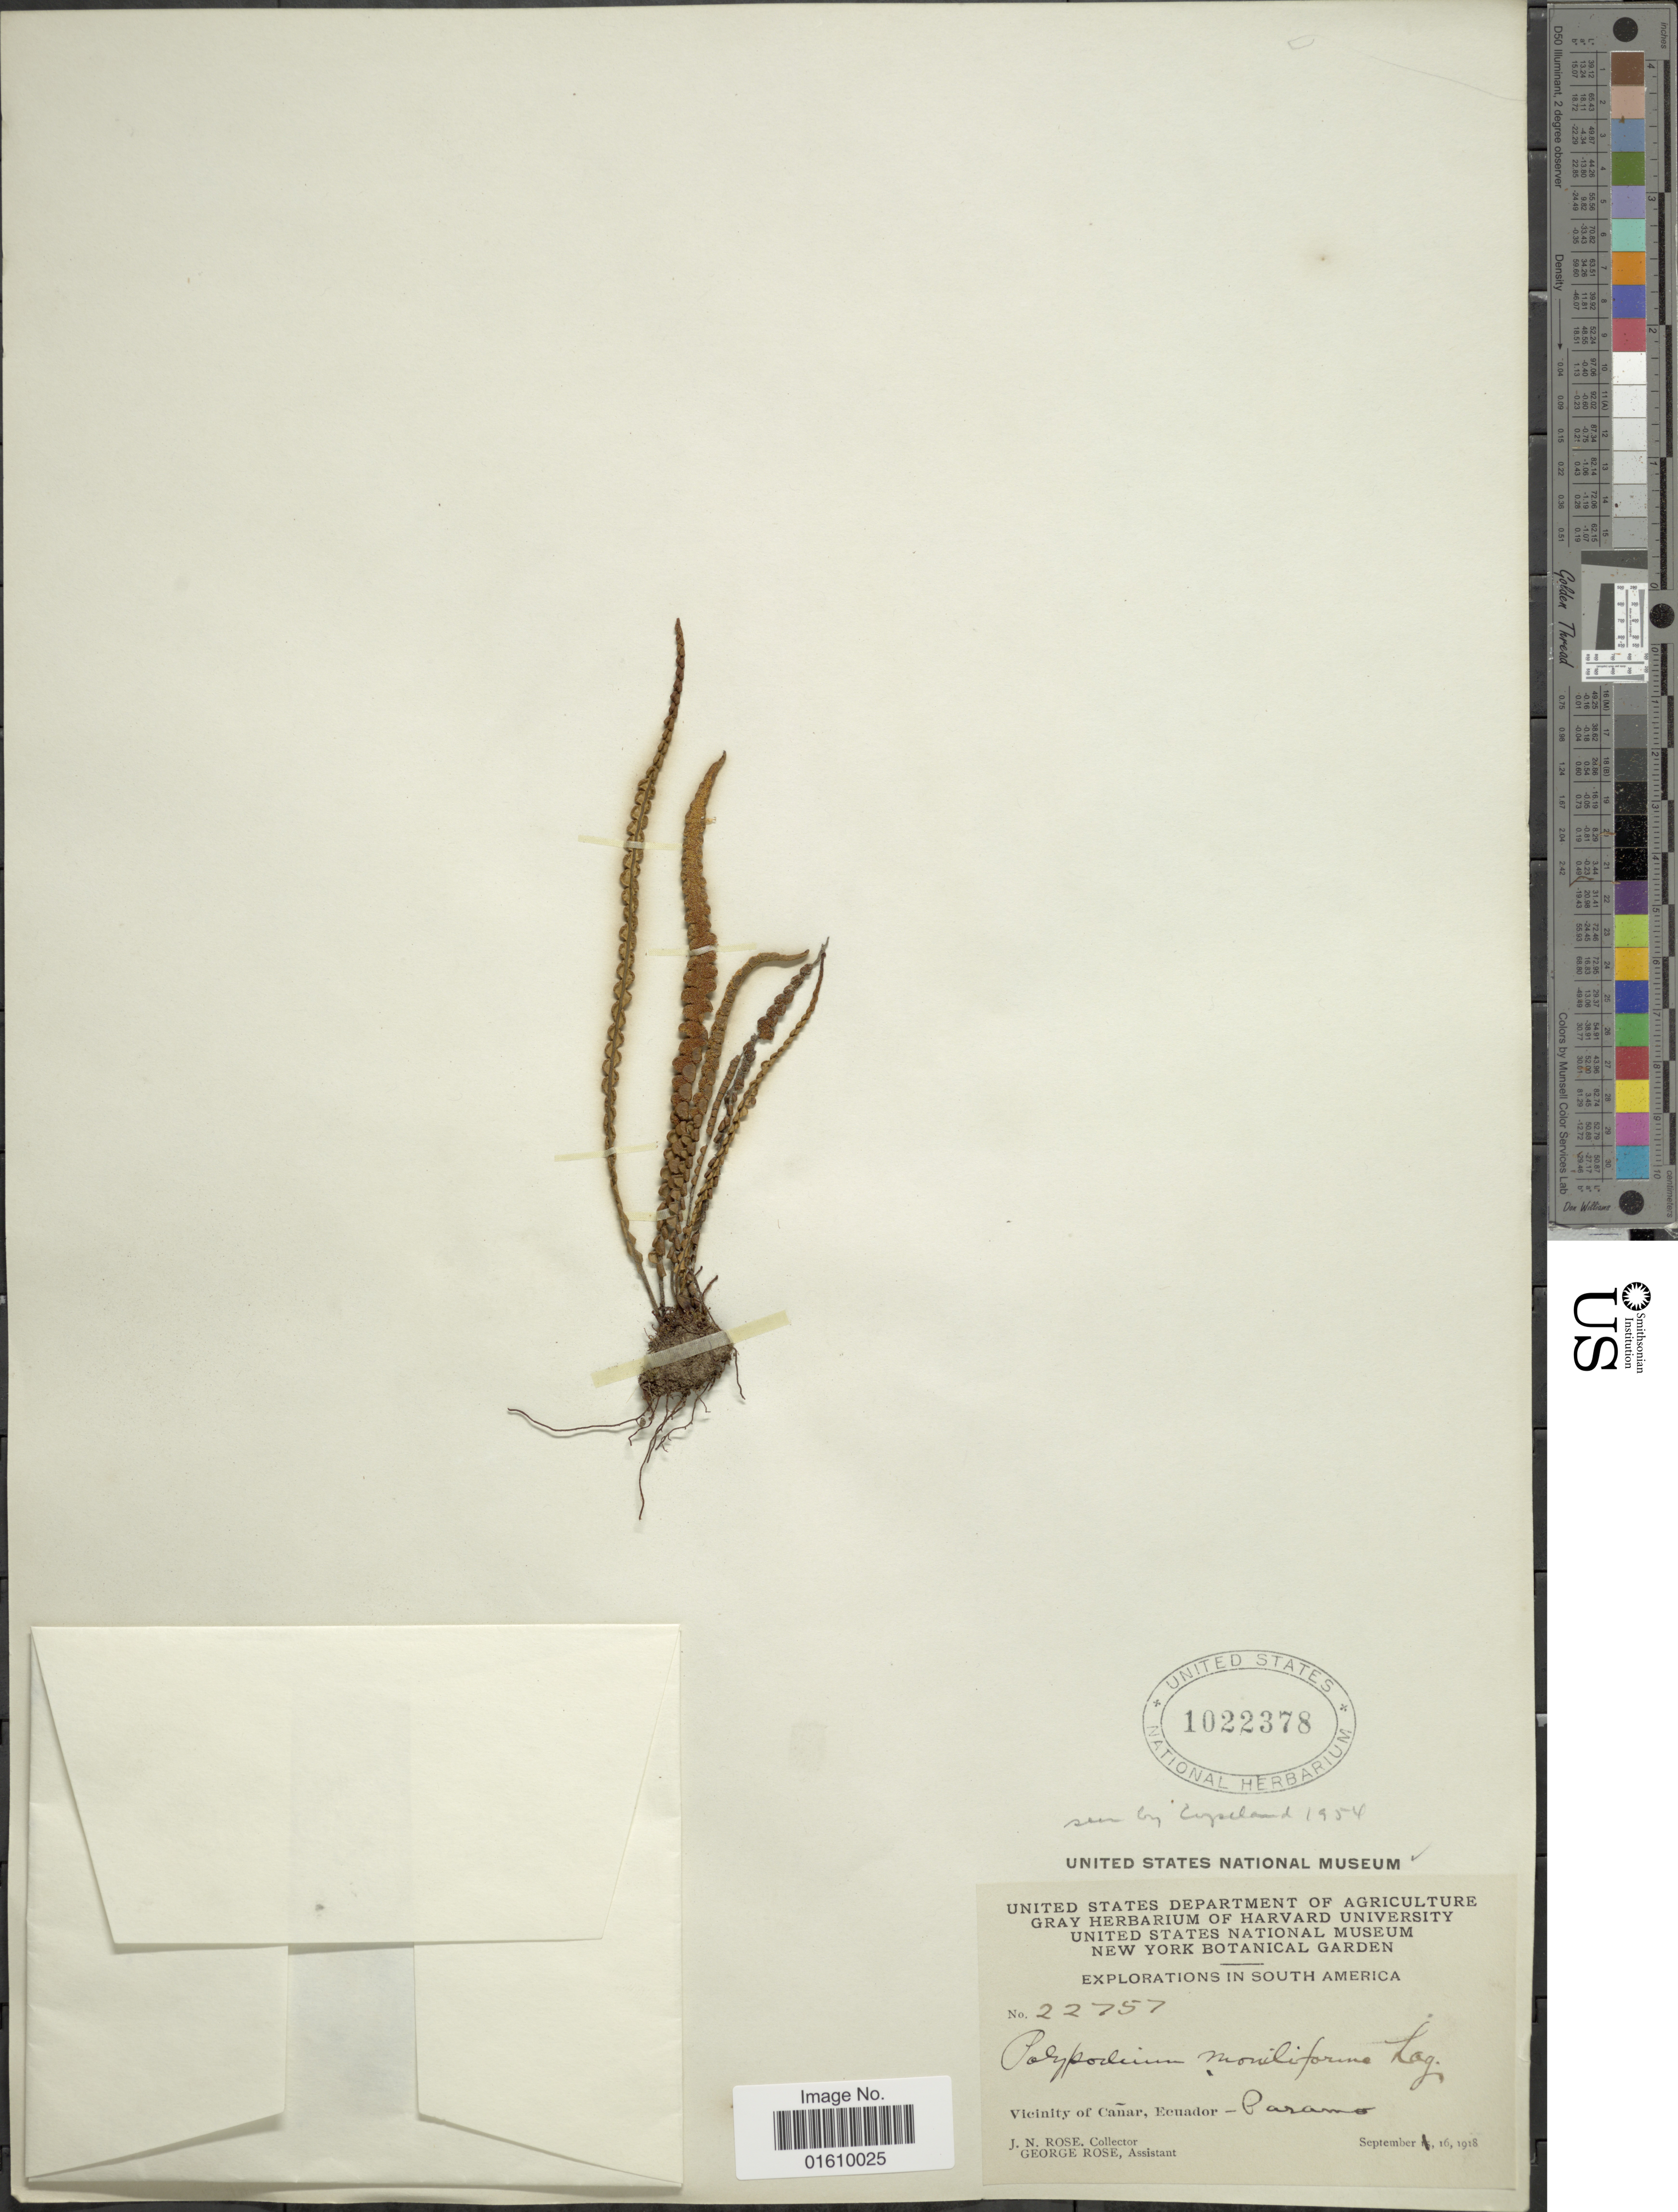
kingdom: Plantae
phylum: Tracheophyta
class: Polypodiopsida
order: Polypodiales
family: Polypodiaceae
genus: Melpomene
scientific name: Melpomene moniliformis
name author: (Lag. ex Sw.) A.R. Sm. & R.C. Moran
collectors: J. N. Rose & G. Rose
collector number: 22757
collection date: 1918-09-01/1918-09-16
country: Ecuador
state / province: Cañar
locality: Vicinity of Canar, Paramo.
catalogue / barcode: US 1022378